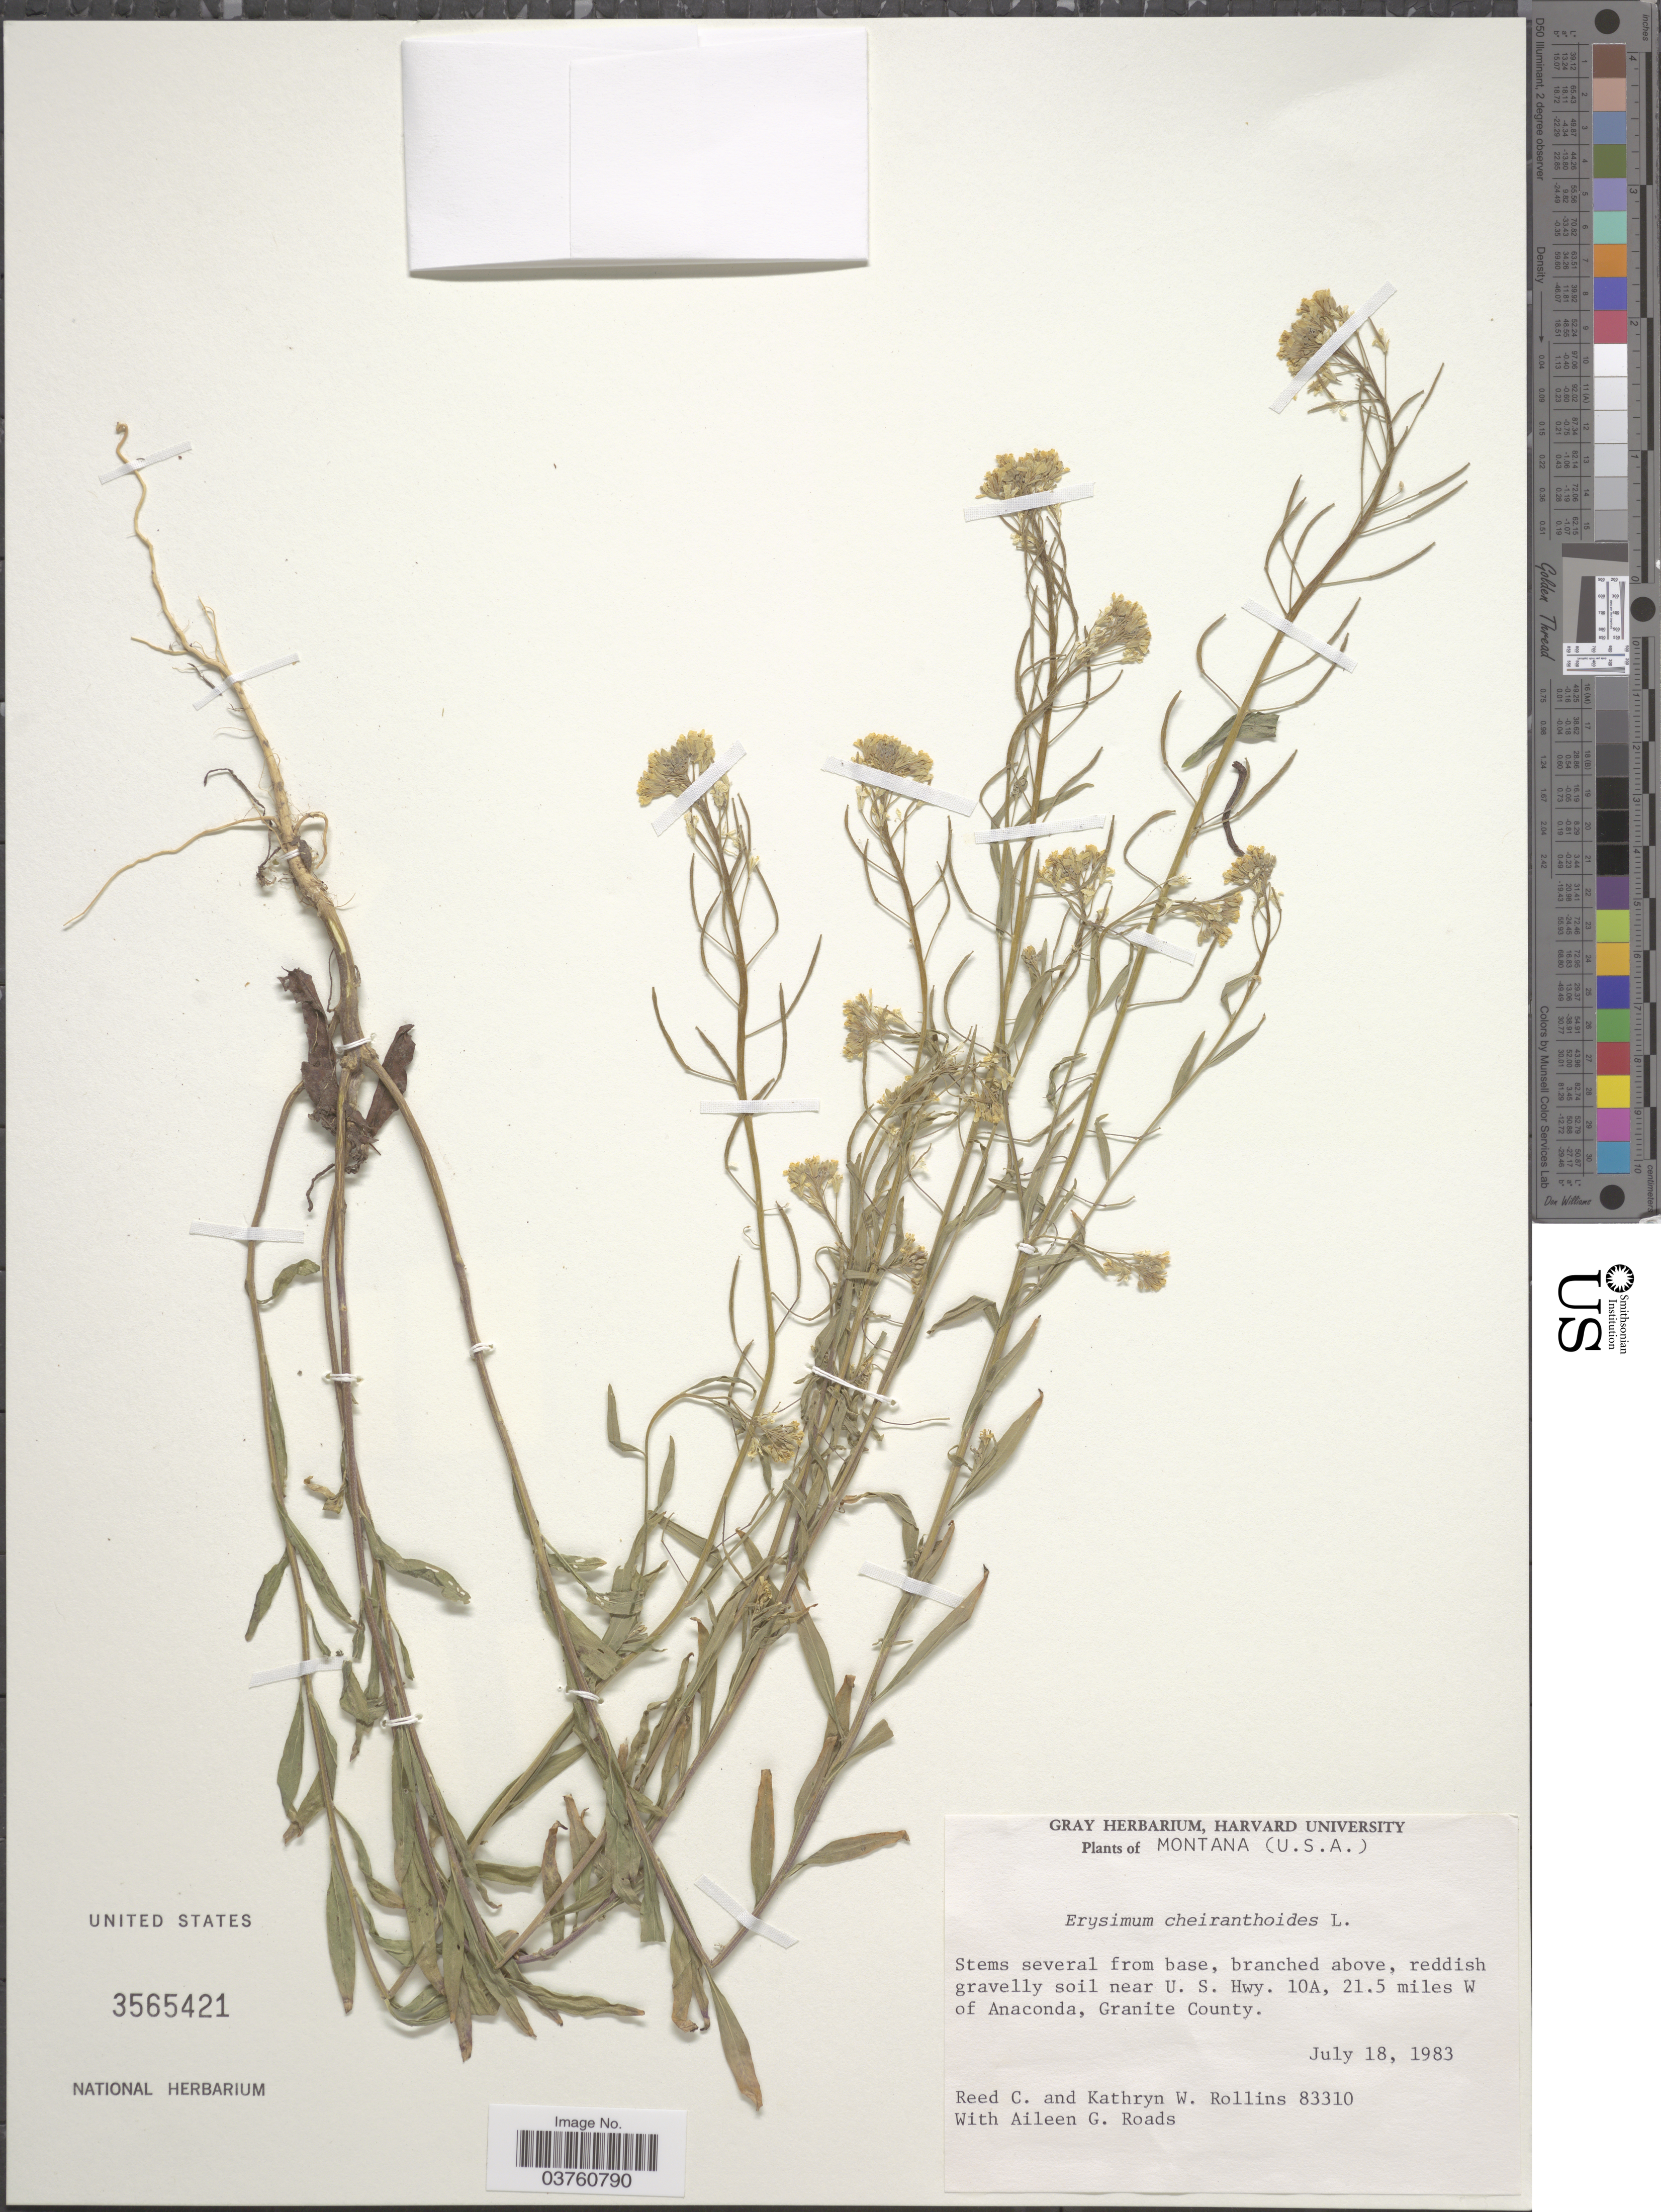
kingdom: Plantae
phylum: Tracheophyta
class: Magnoliopsida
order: Brassicales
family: Brassicaceae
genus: Erysimum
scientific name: Erysimum cheiranthoides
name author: L.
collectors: R. C. Rollins, K. W. Rollins & A. Roads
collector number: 83310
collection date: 1983-07-18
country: United States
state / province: Montana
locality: Reddish gravelly soil near U.S. Hwy. 10A, 21.5 miles W of Anaconda, Granite County.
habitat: reddish gravelly soil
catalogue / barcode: US 3565421